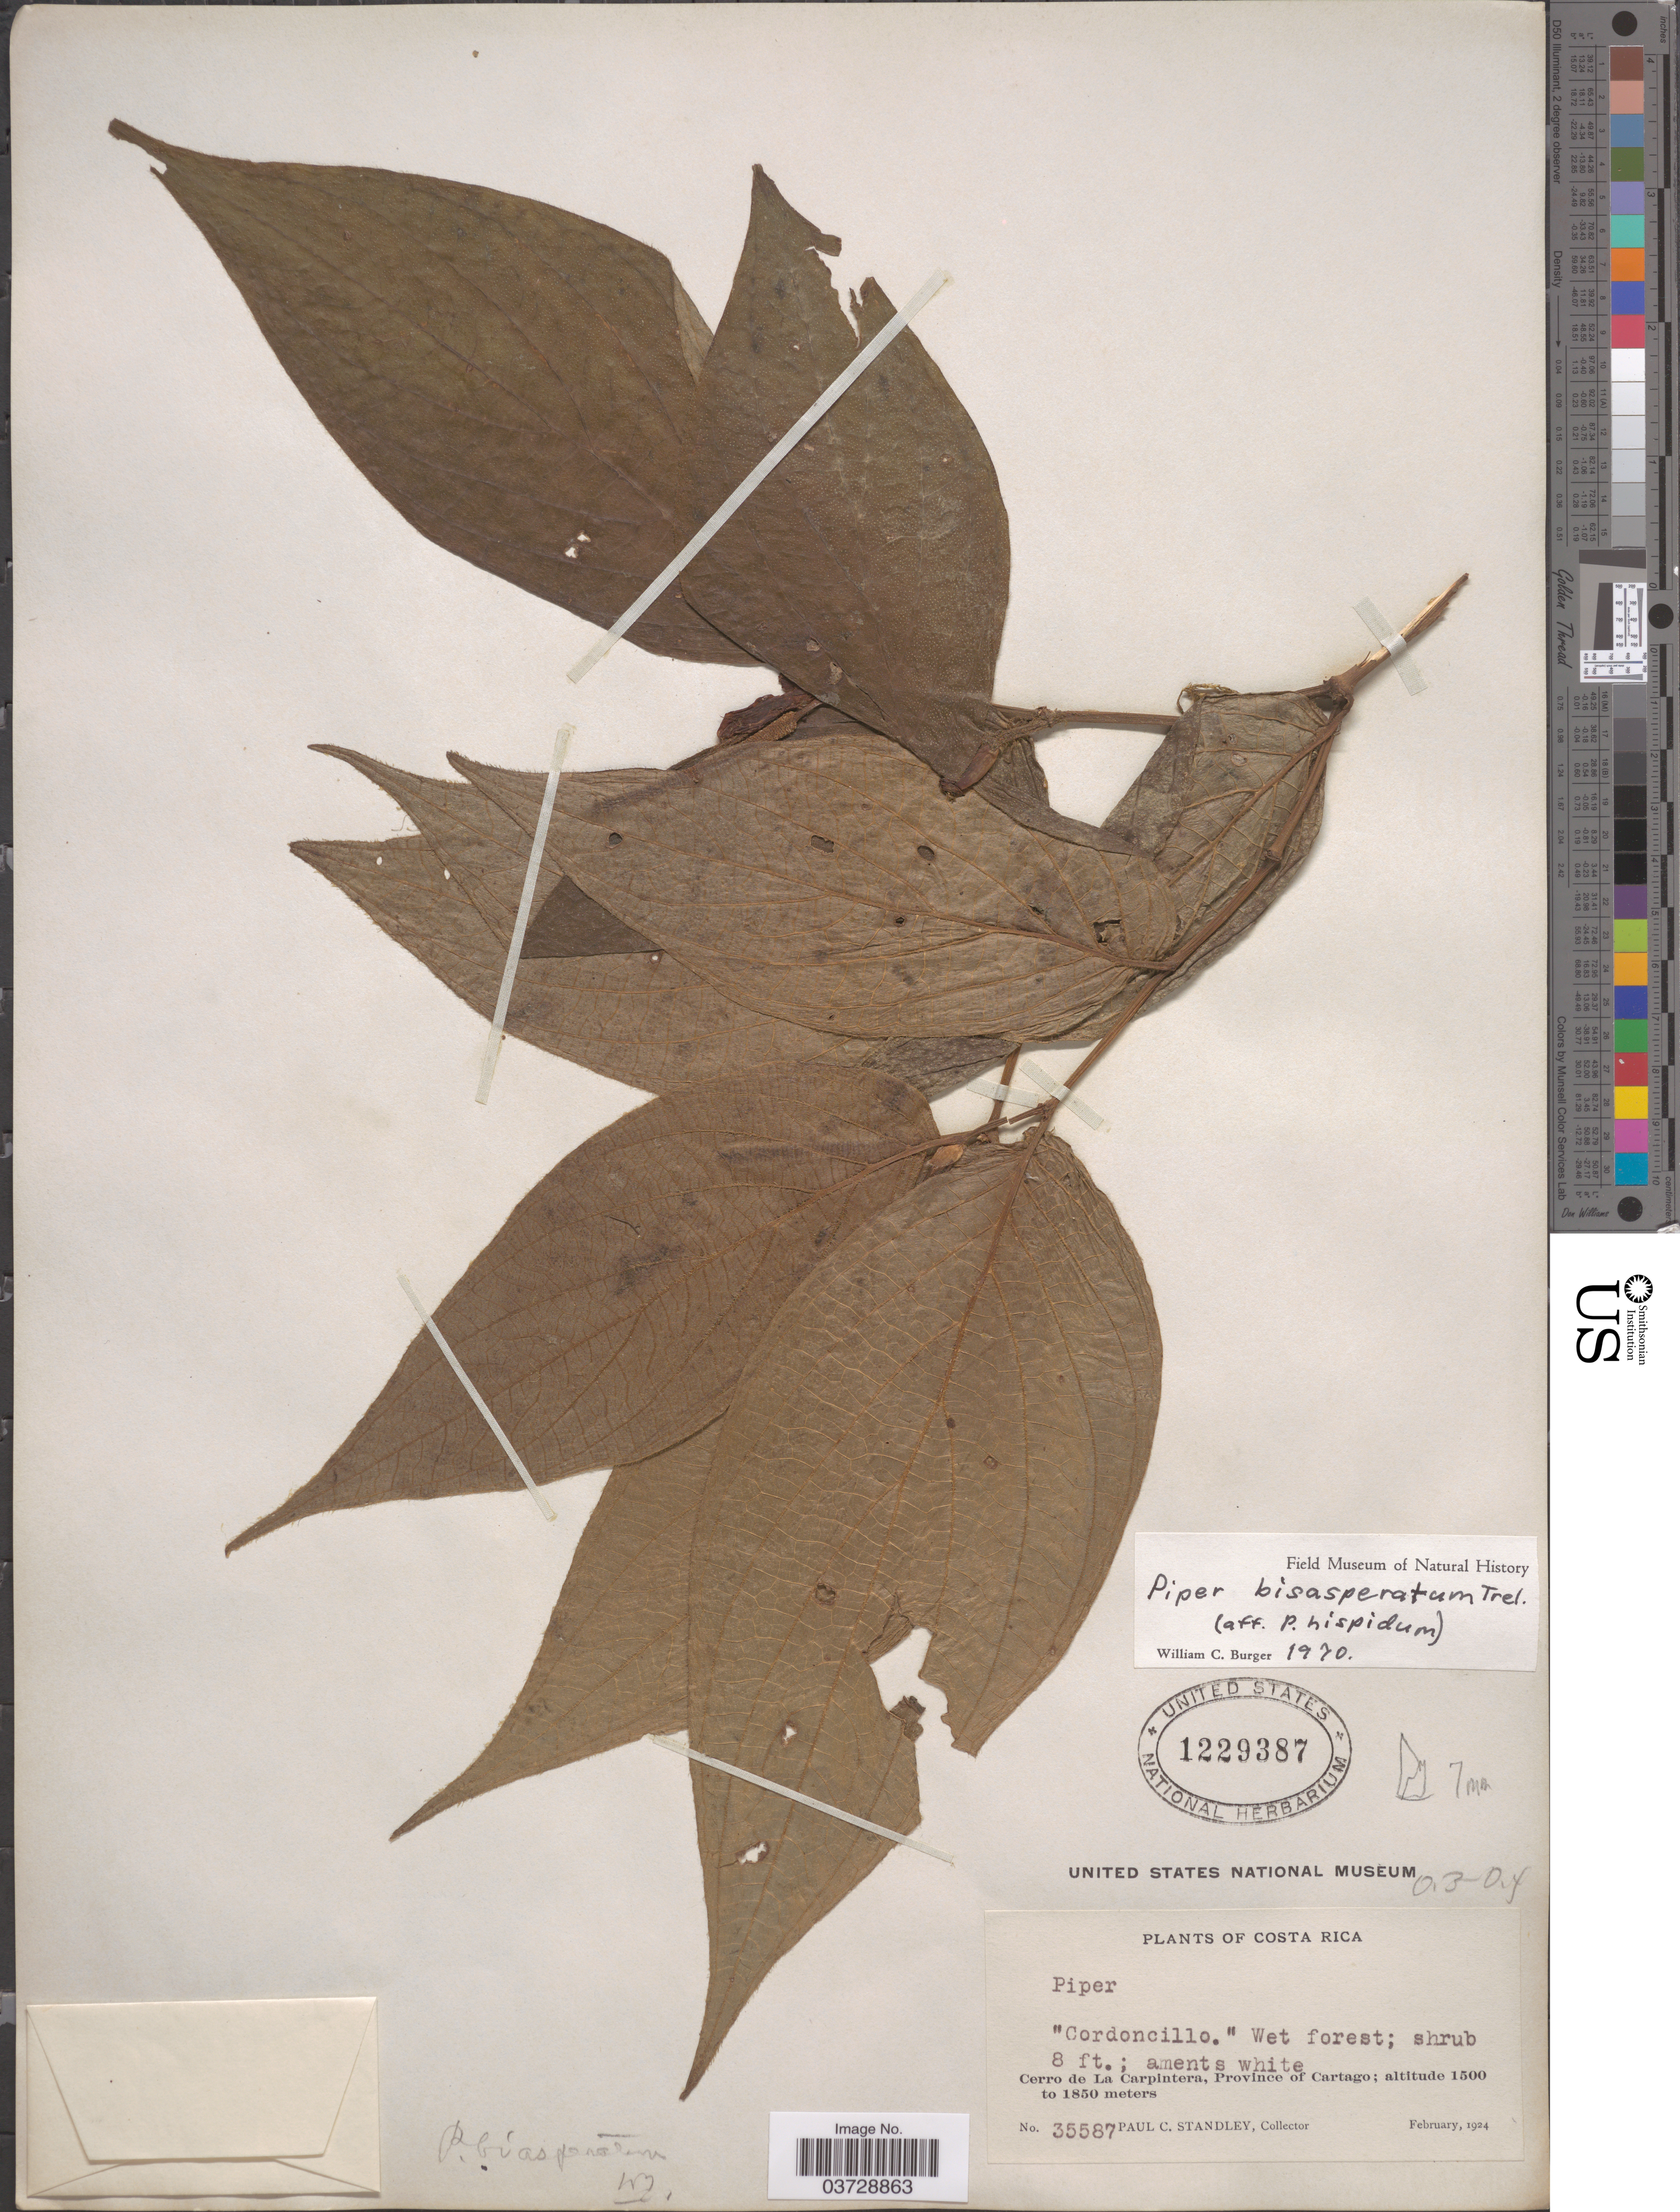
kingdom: Plantae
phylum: Tracheophyta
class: Magnoliopsida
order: Piperales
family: Piperaceae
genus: Piper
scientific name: Piper bisasperatum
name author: Trel.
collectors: P. C. Standley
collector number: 35587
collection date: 1924-02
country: Costa Rica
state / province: Cartago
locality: Cerro de La Carpintera.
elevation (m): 1500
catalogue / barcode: US 1229387